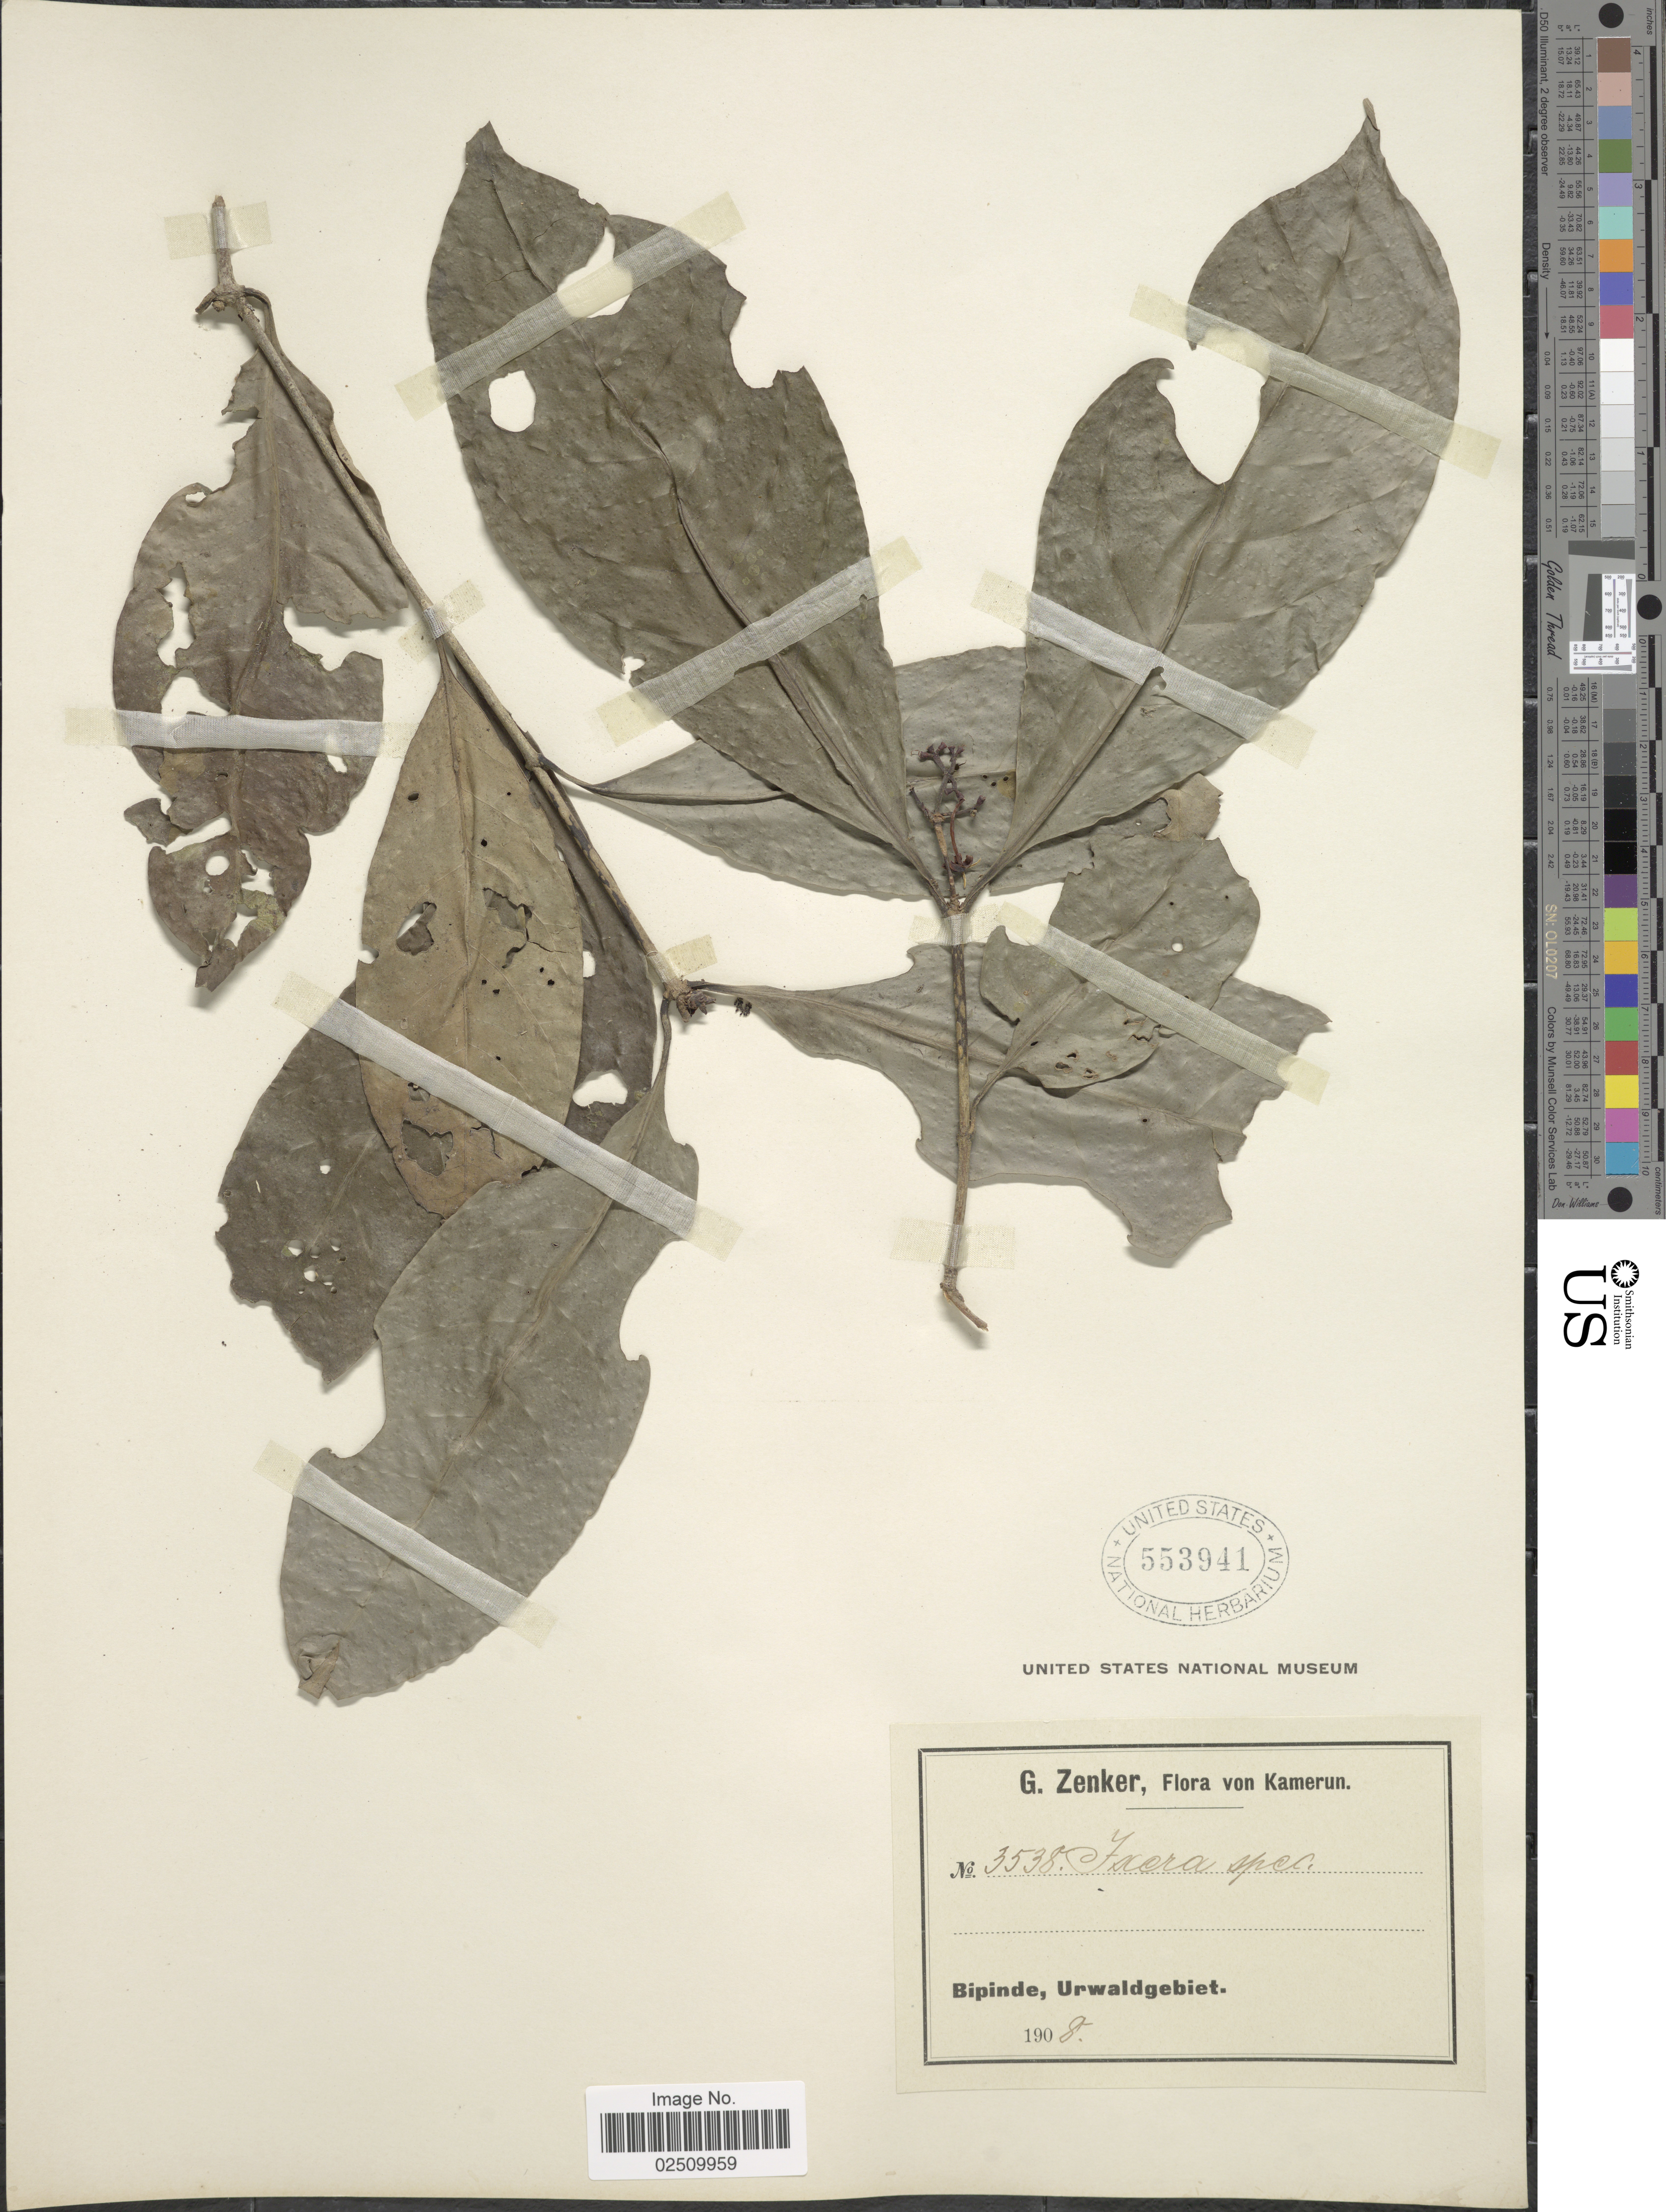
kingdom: Plantae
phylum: Tracheophyta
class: Magnoliopsida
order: Gentianales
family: Rubiaceae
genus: Ixora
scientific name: Ixora sp.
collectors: G. A. Zenker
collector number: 3538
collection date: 1908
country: Cameroon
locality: Kamerun. Bipinde, Urwaldgebiet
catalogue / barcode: US 553941